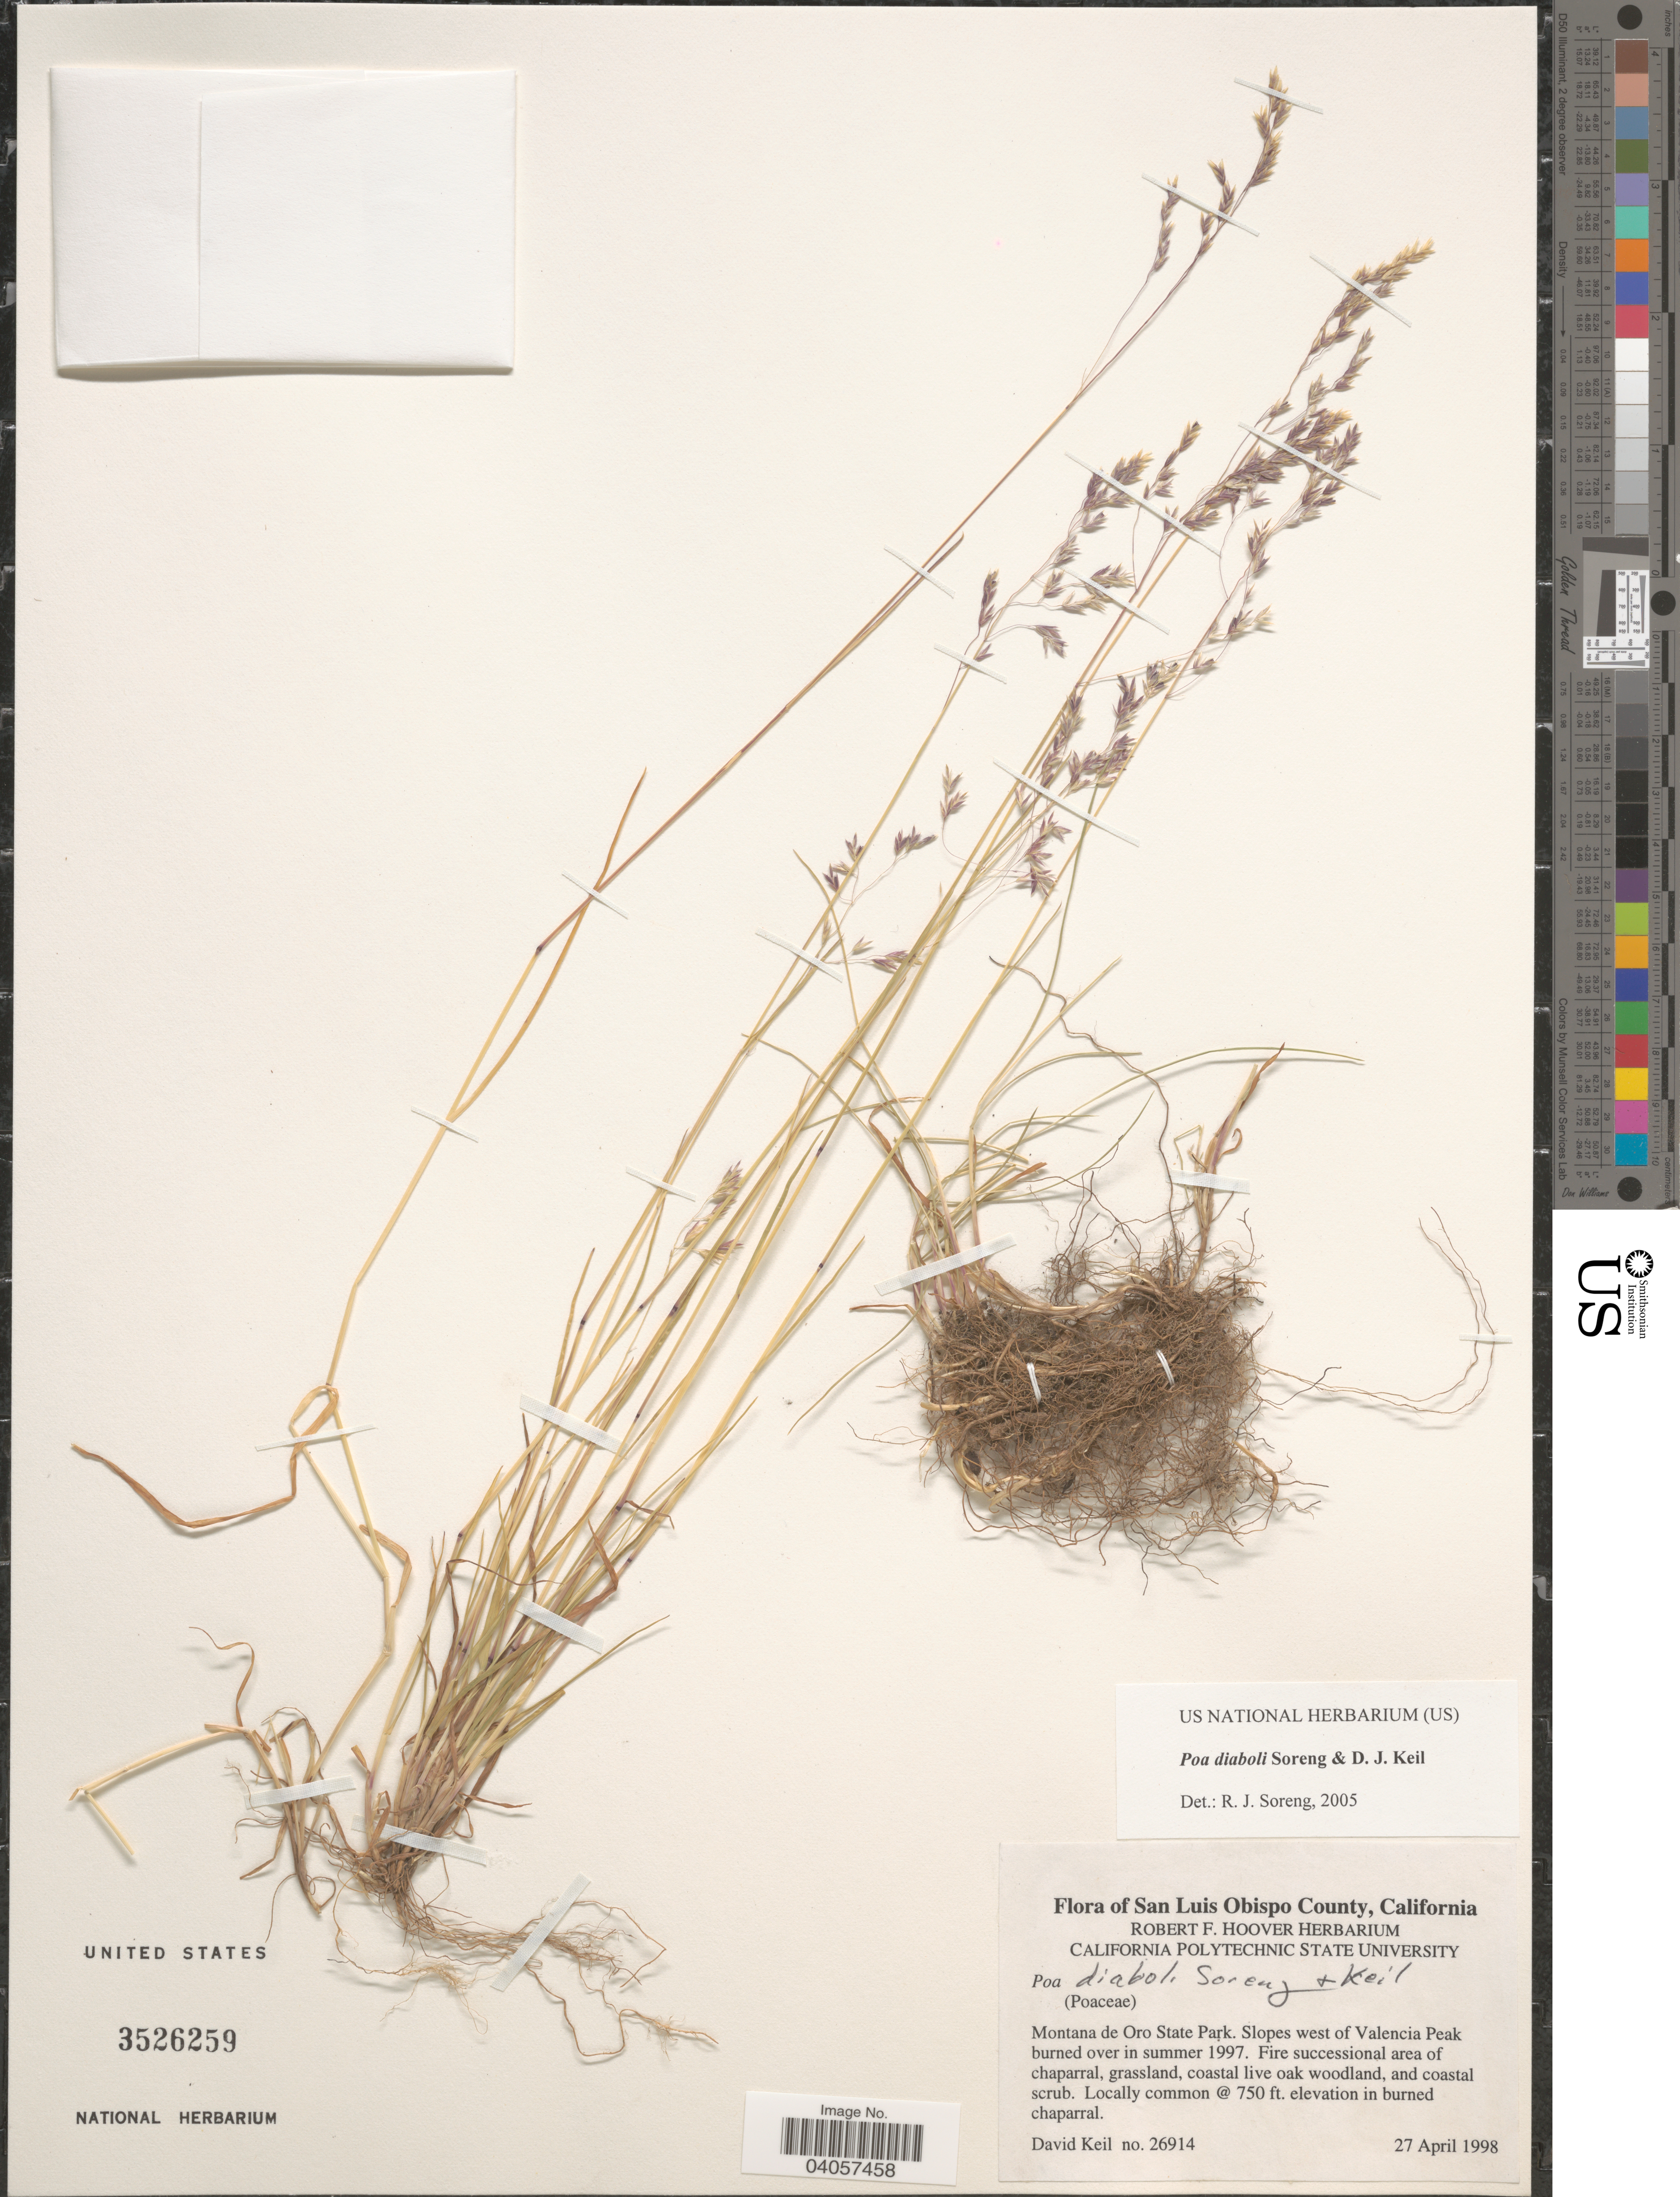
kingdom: Plantae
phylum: Tracheophyta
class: Liliopsida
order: Poales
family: Poaceae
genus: Poa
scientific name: Poa diaboli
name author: Soreng & D.J. Keil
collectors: D. J. Keil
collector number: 26914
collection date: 1998-04-27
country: United States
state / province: California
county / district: San Luis Obispo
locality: San Luis Obispo County. Montana de Oro State Park. Slopes west of Valencia Peak burned over in summer 1997.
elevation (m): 229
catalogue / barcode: US 3526259